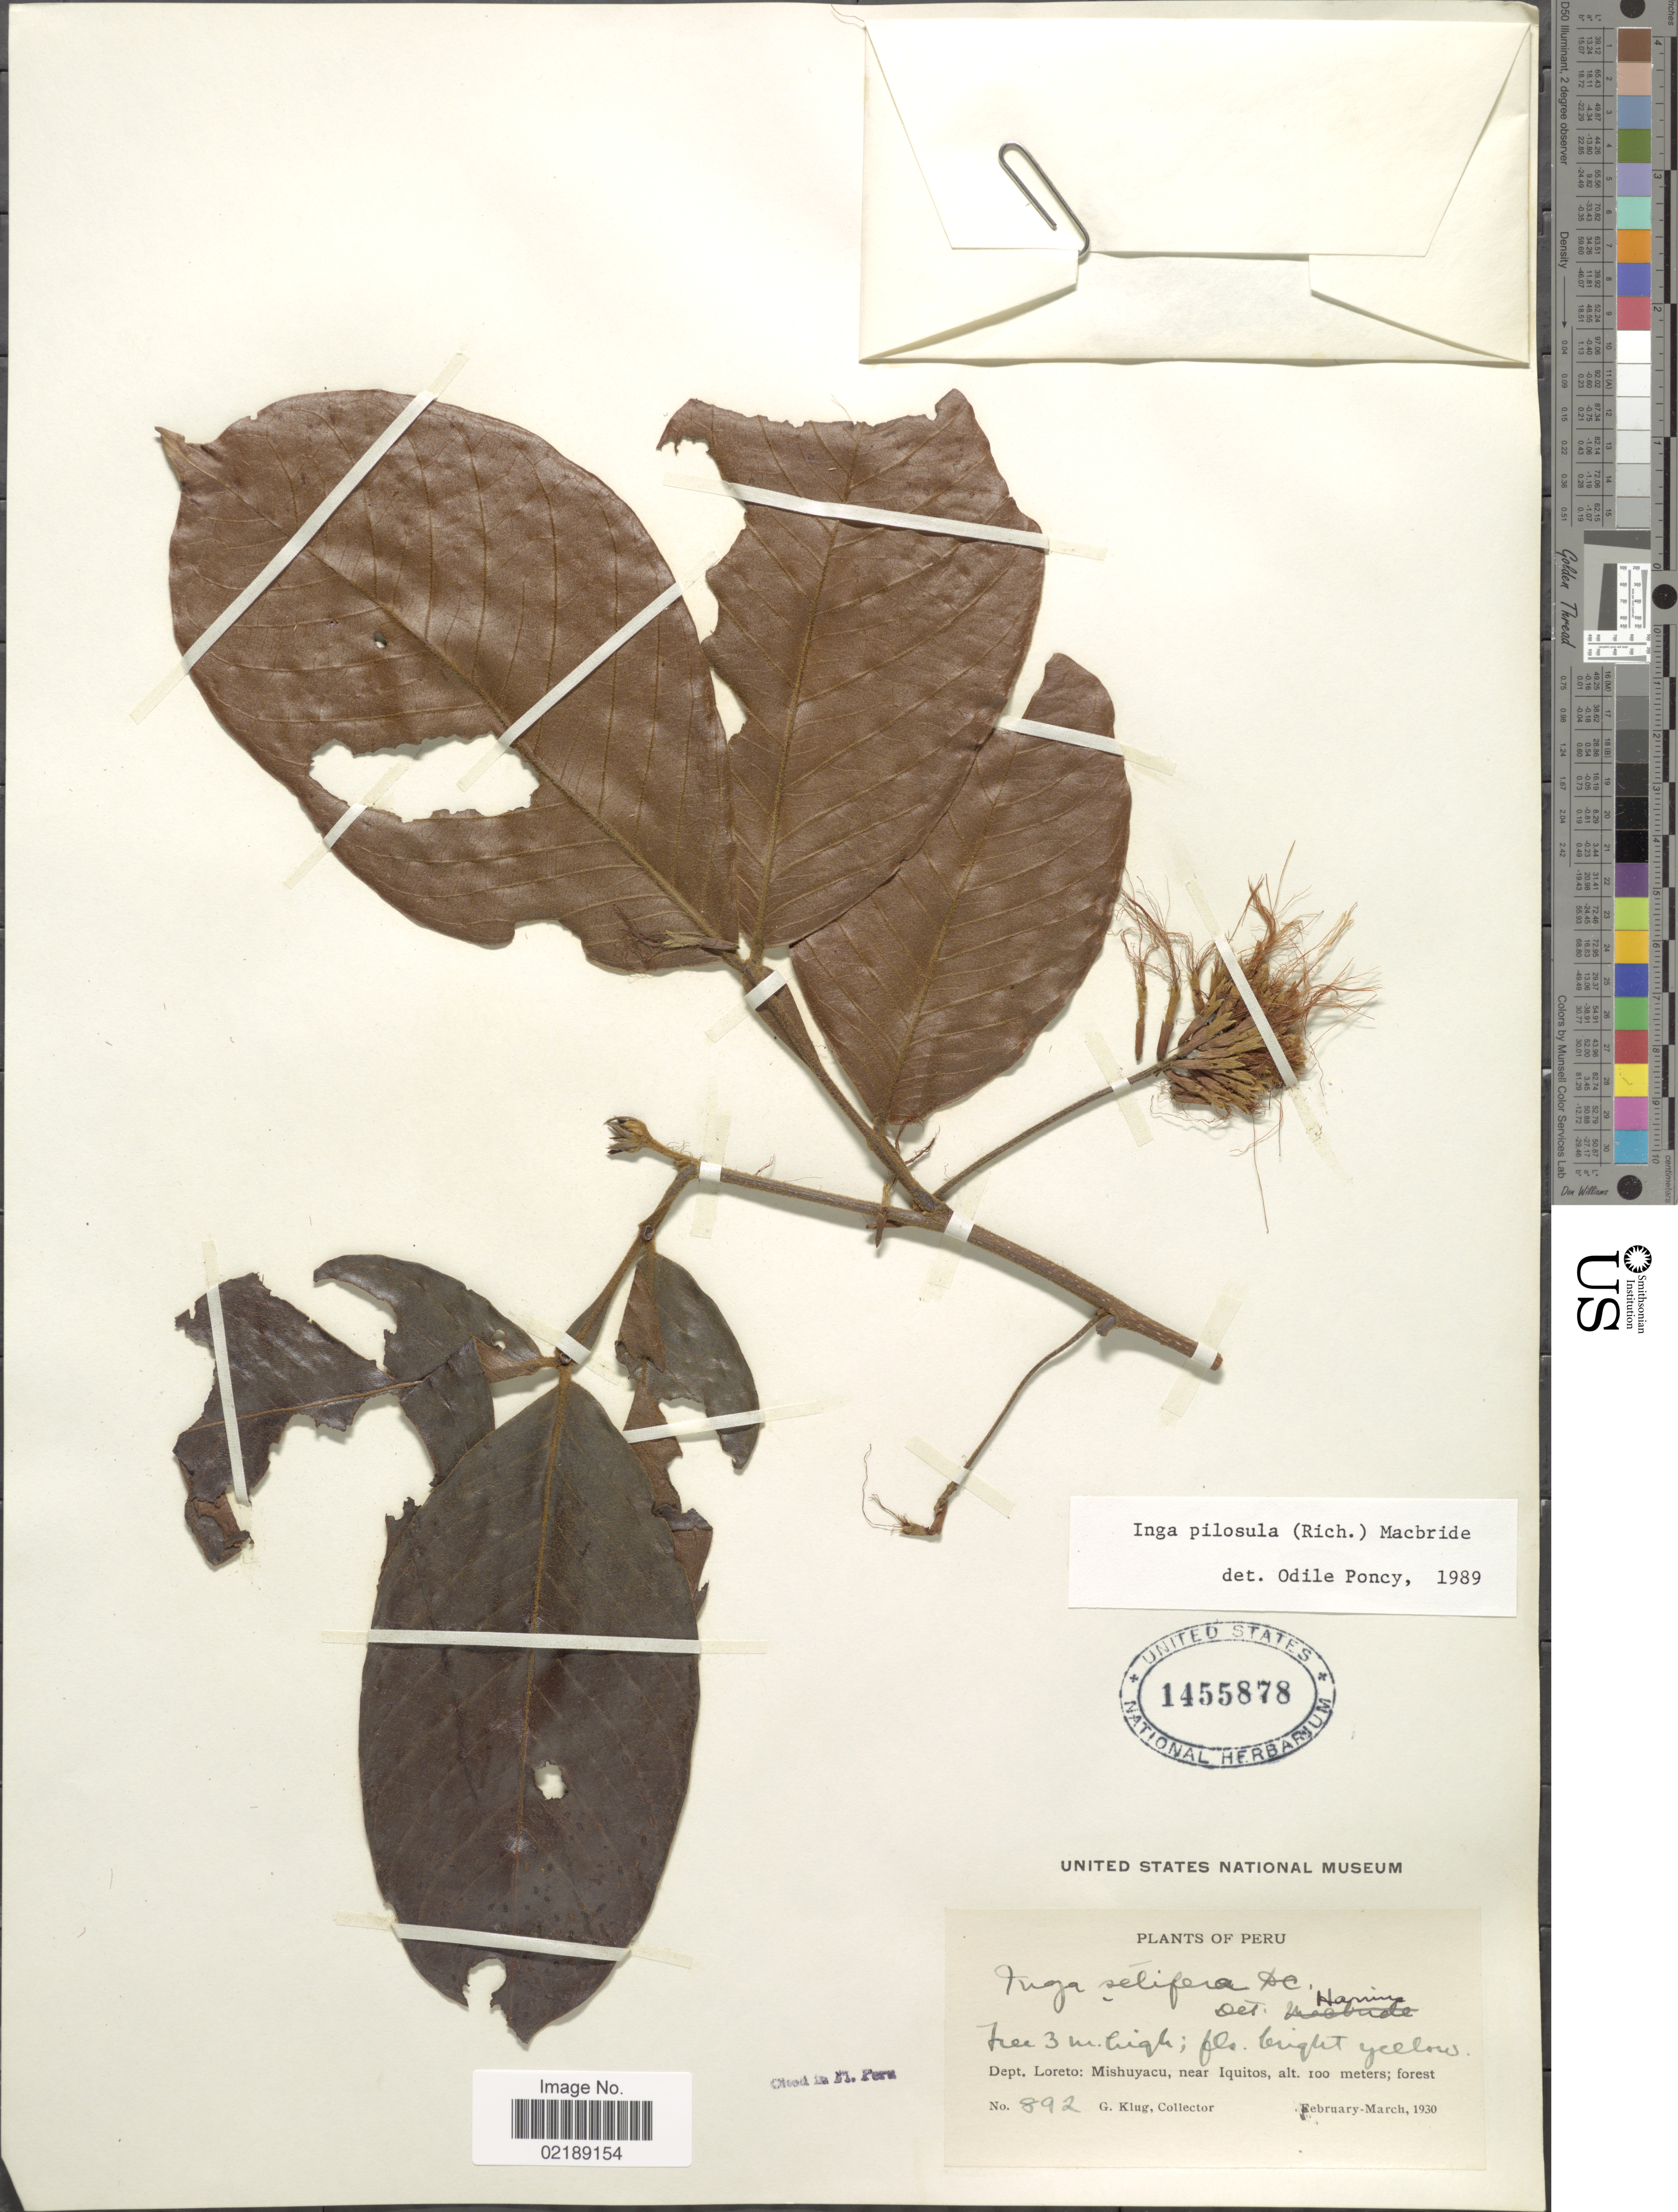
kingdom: Plantae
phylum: Tracheophyta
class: Magnoliopsida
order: Fabales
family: Fabaceae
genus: Inga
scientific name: Inga pilosula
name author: (Rich.) J.F. Macbr.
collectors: G. Klug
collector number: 892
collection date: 1930-02/1930-03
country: Peru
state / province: Loreto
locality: Mishuyacu, near Iquitos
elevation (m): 100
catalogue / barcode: US 1455878